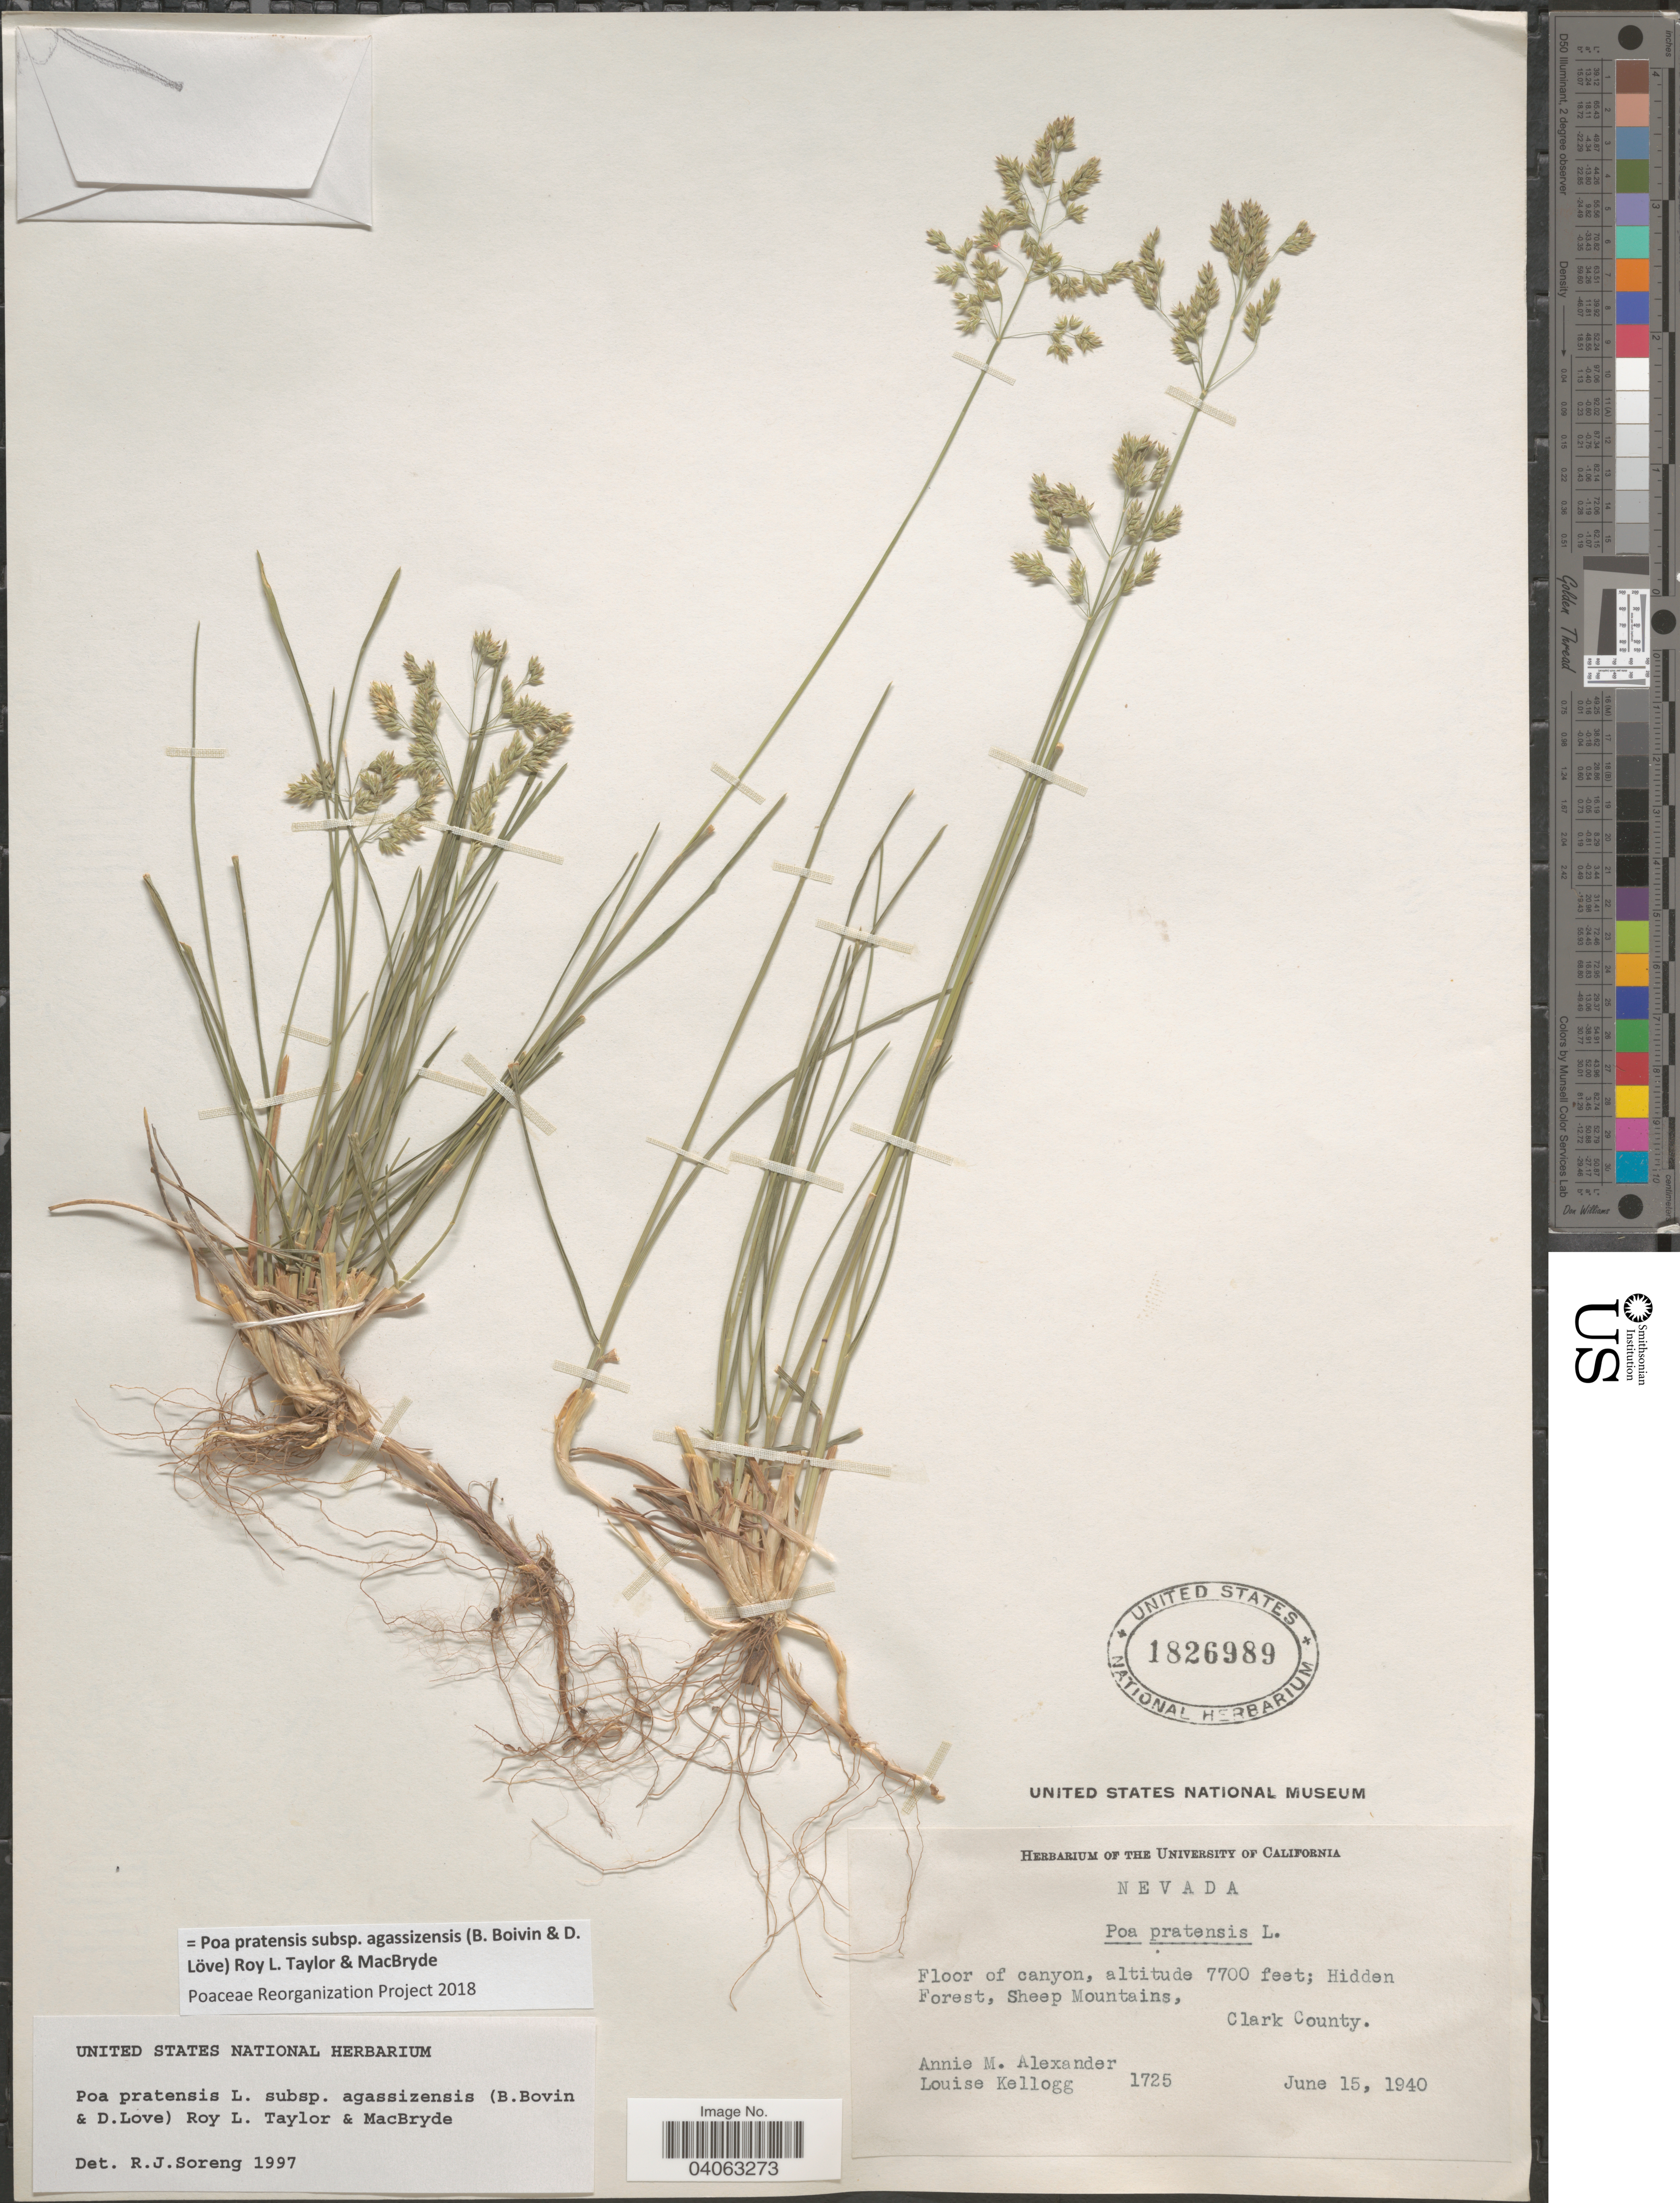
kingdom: Plantae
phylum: Tracheophyta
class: Liliopsida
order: Poales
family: Poaceae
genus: Poa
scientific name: Poa pratensis subsp. agassizensis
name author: (B. Boivin & D. Löve) Roy L. Taylor & MacBryde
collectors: A. M. Alexander & L. Kellogg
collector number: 1725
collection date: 1940-06-15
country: United States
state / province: Nevada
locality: Hidden Forest, Sheep Mountains, Clark County.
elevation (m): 2347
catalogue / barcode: US 1826989